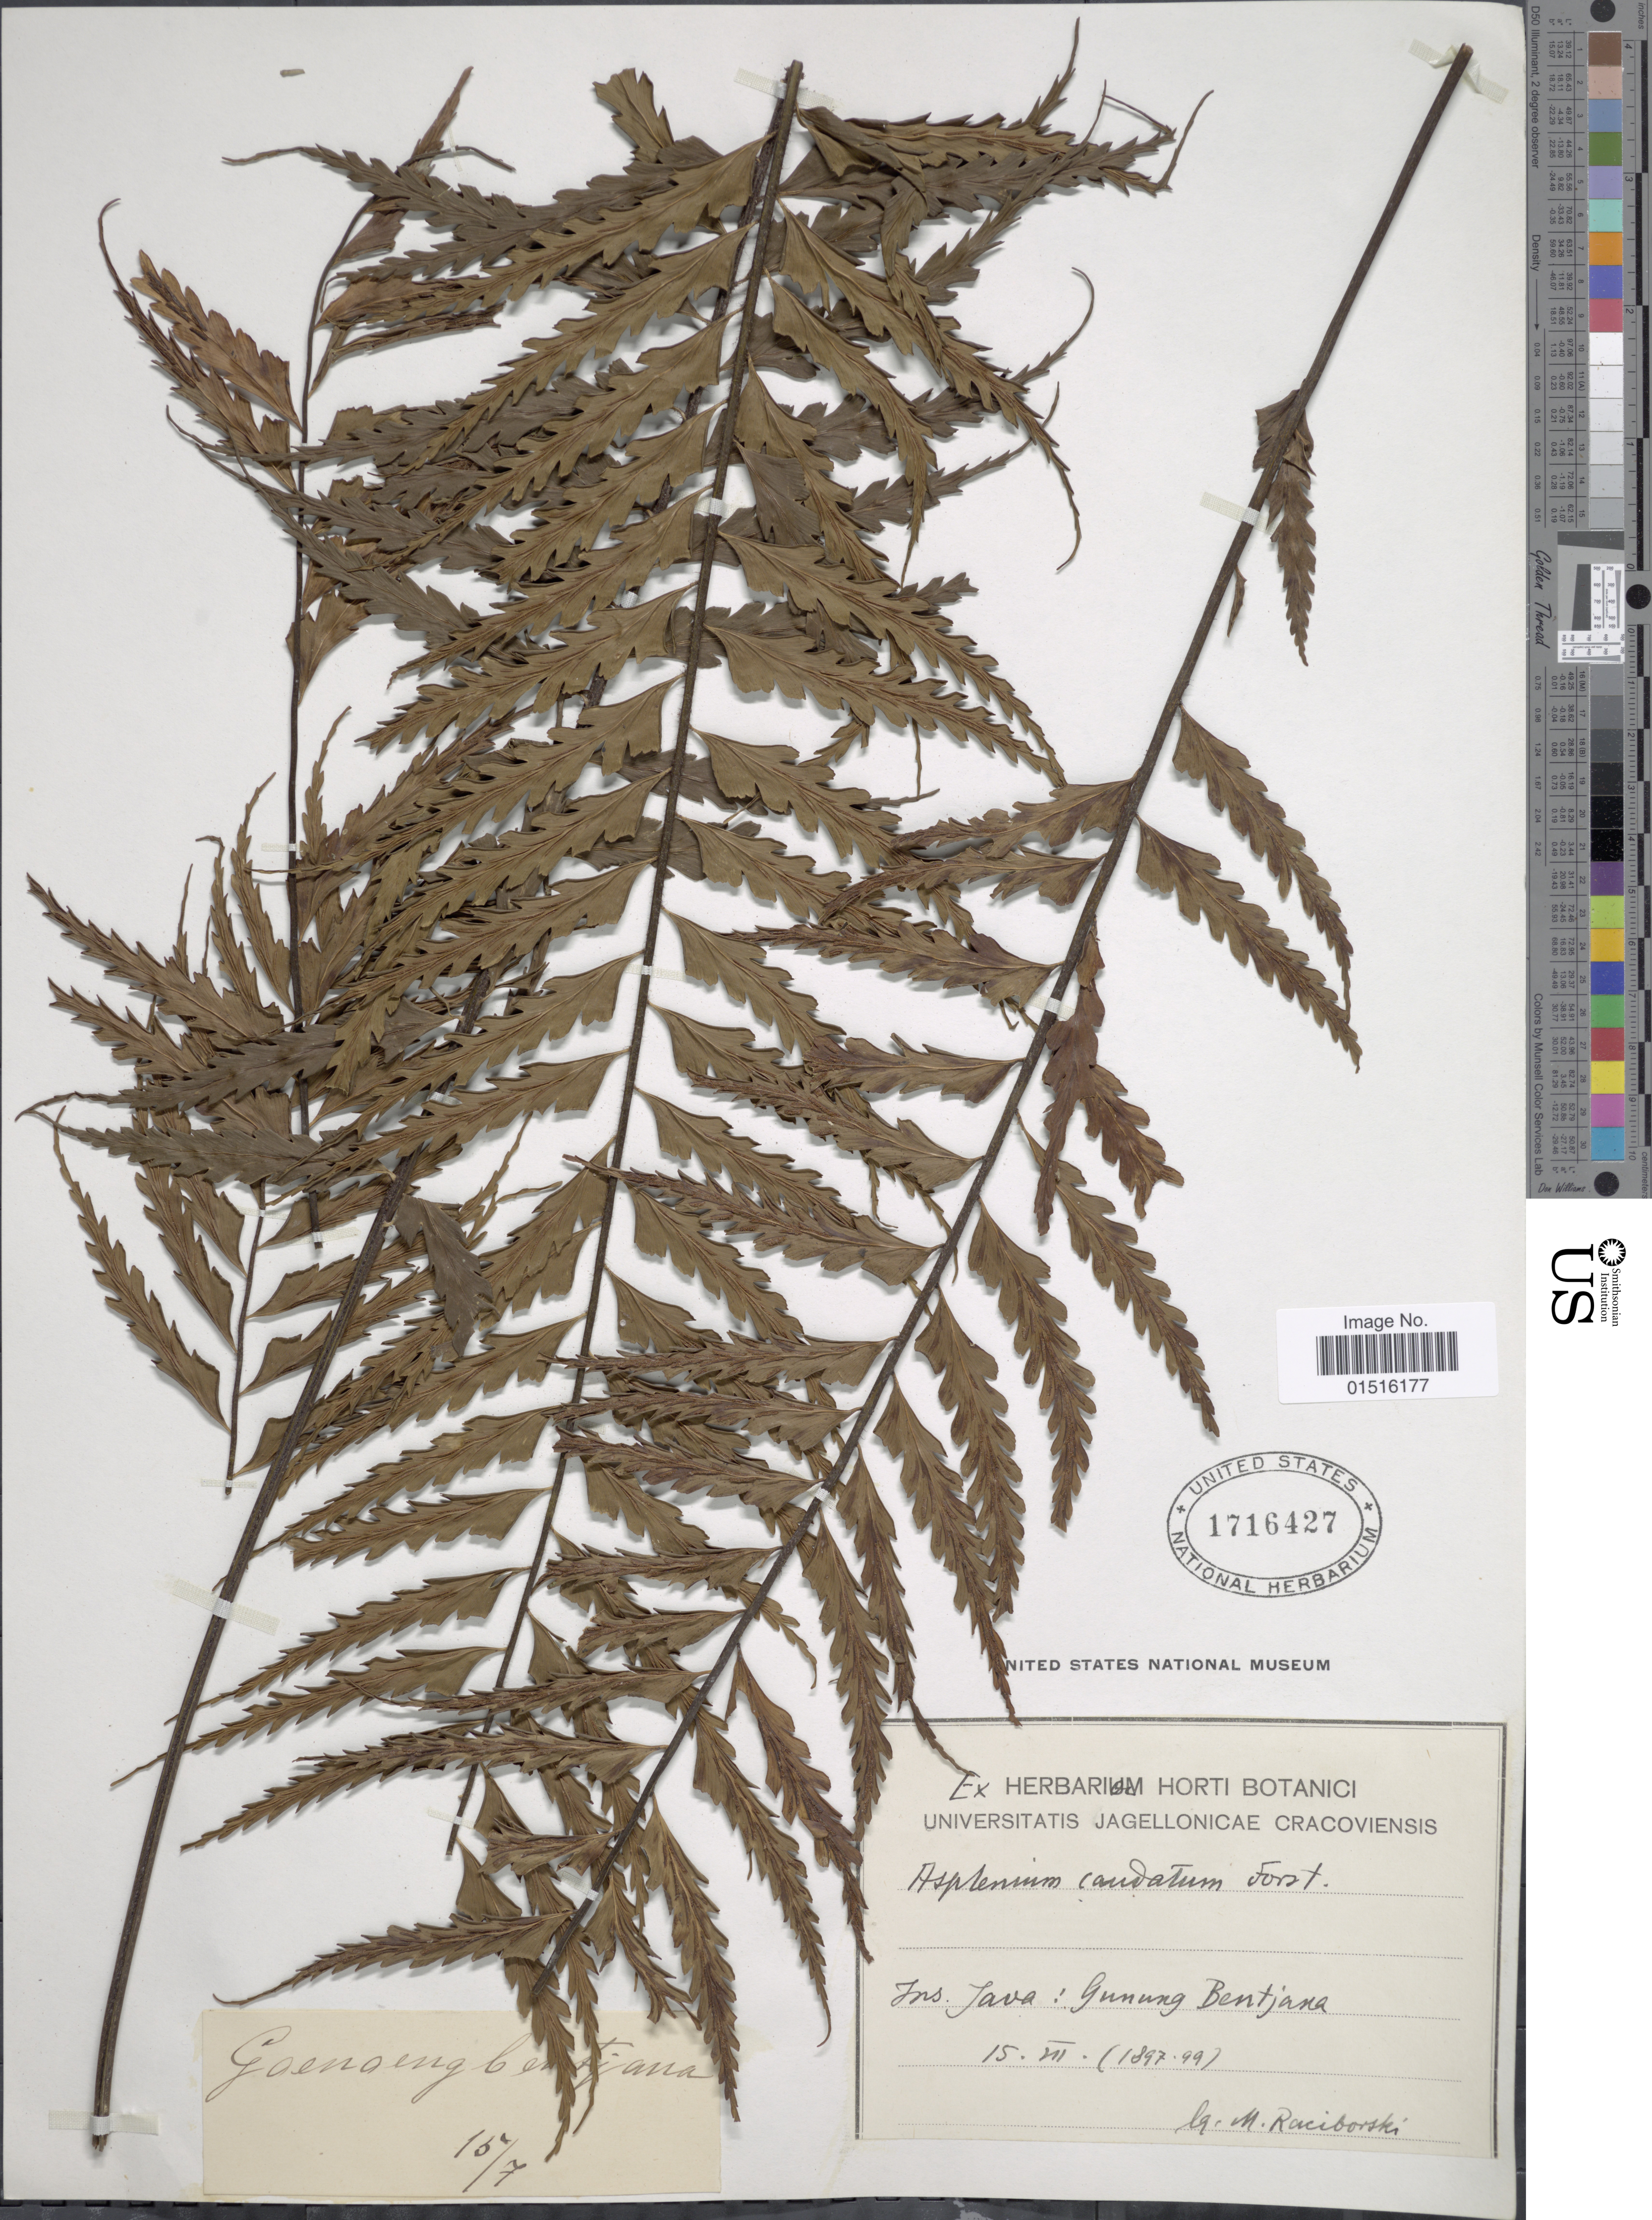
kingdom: Plantae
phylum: Tracheophyta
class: Polypodiopsida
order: Polypodiales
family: Aspleniaceae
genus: Asplenium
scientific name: Asplenium truncatum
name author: Blume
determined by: Salgado, A. E.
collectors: M. Raciborski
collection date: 1897-07-15/1899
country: Indonesia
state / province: Java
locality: Gunung Bentjana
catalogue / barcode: US 1716427